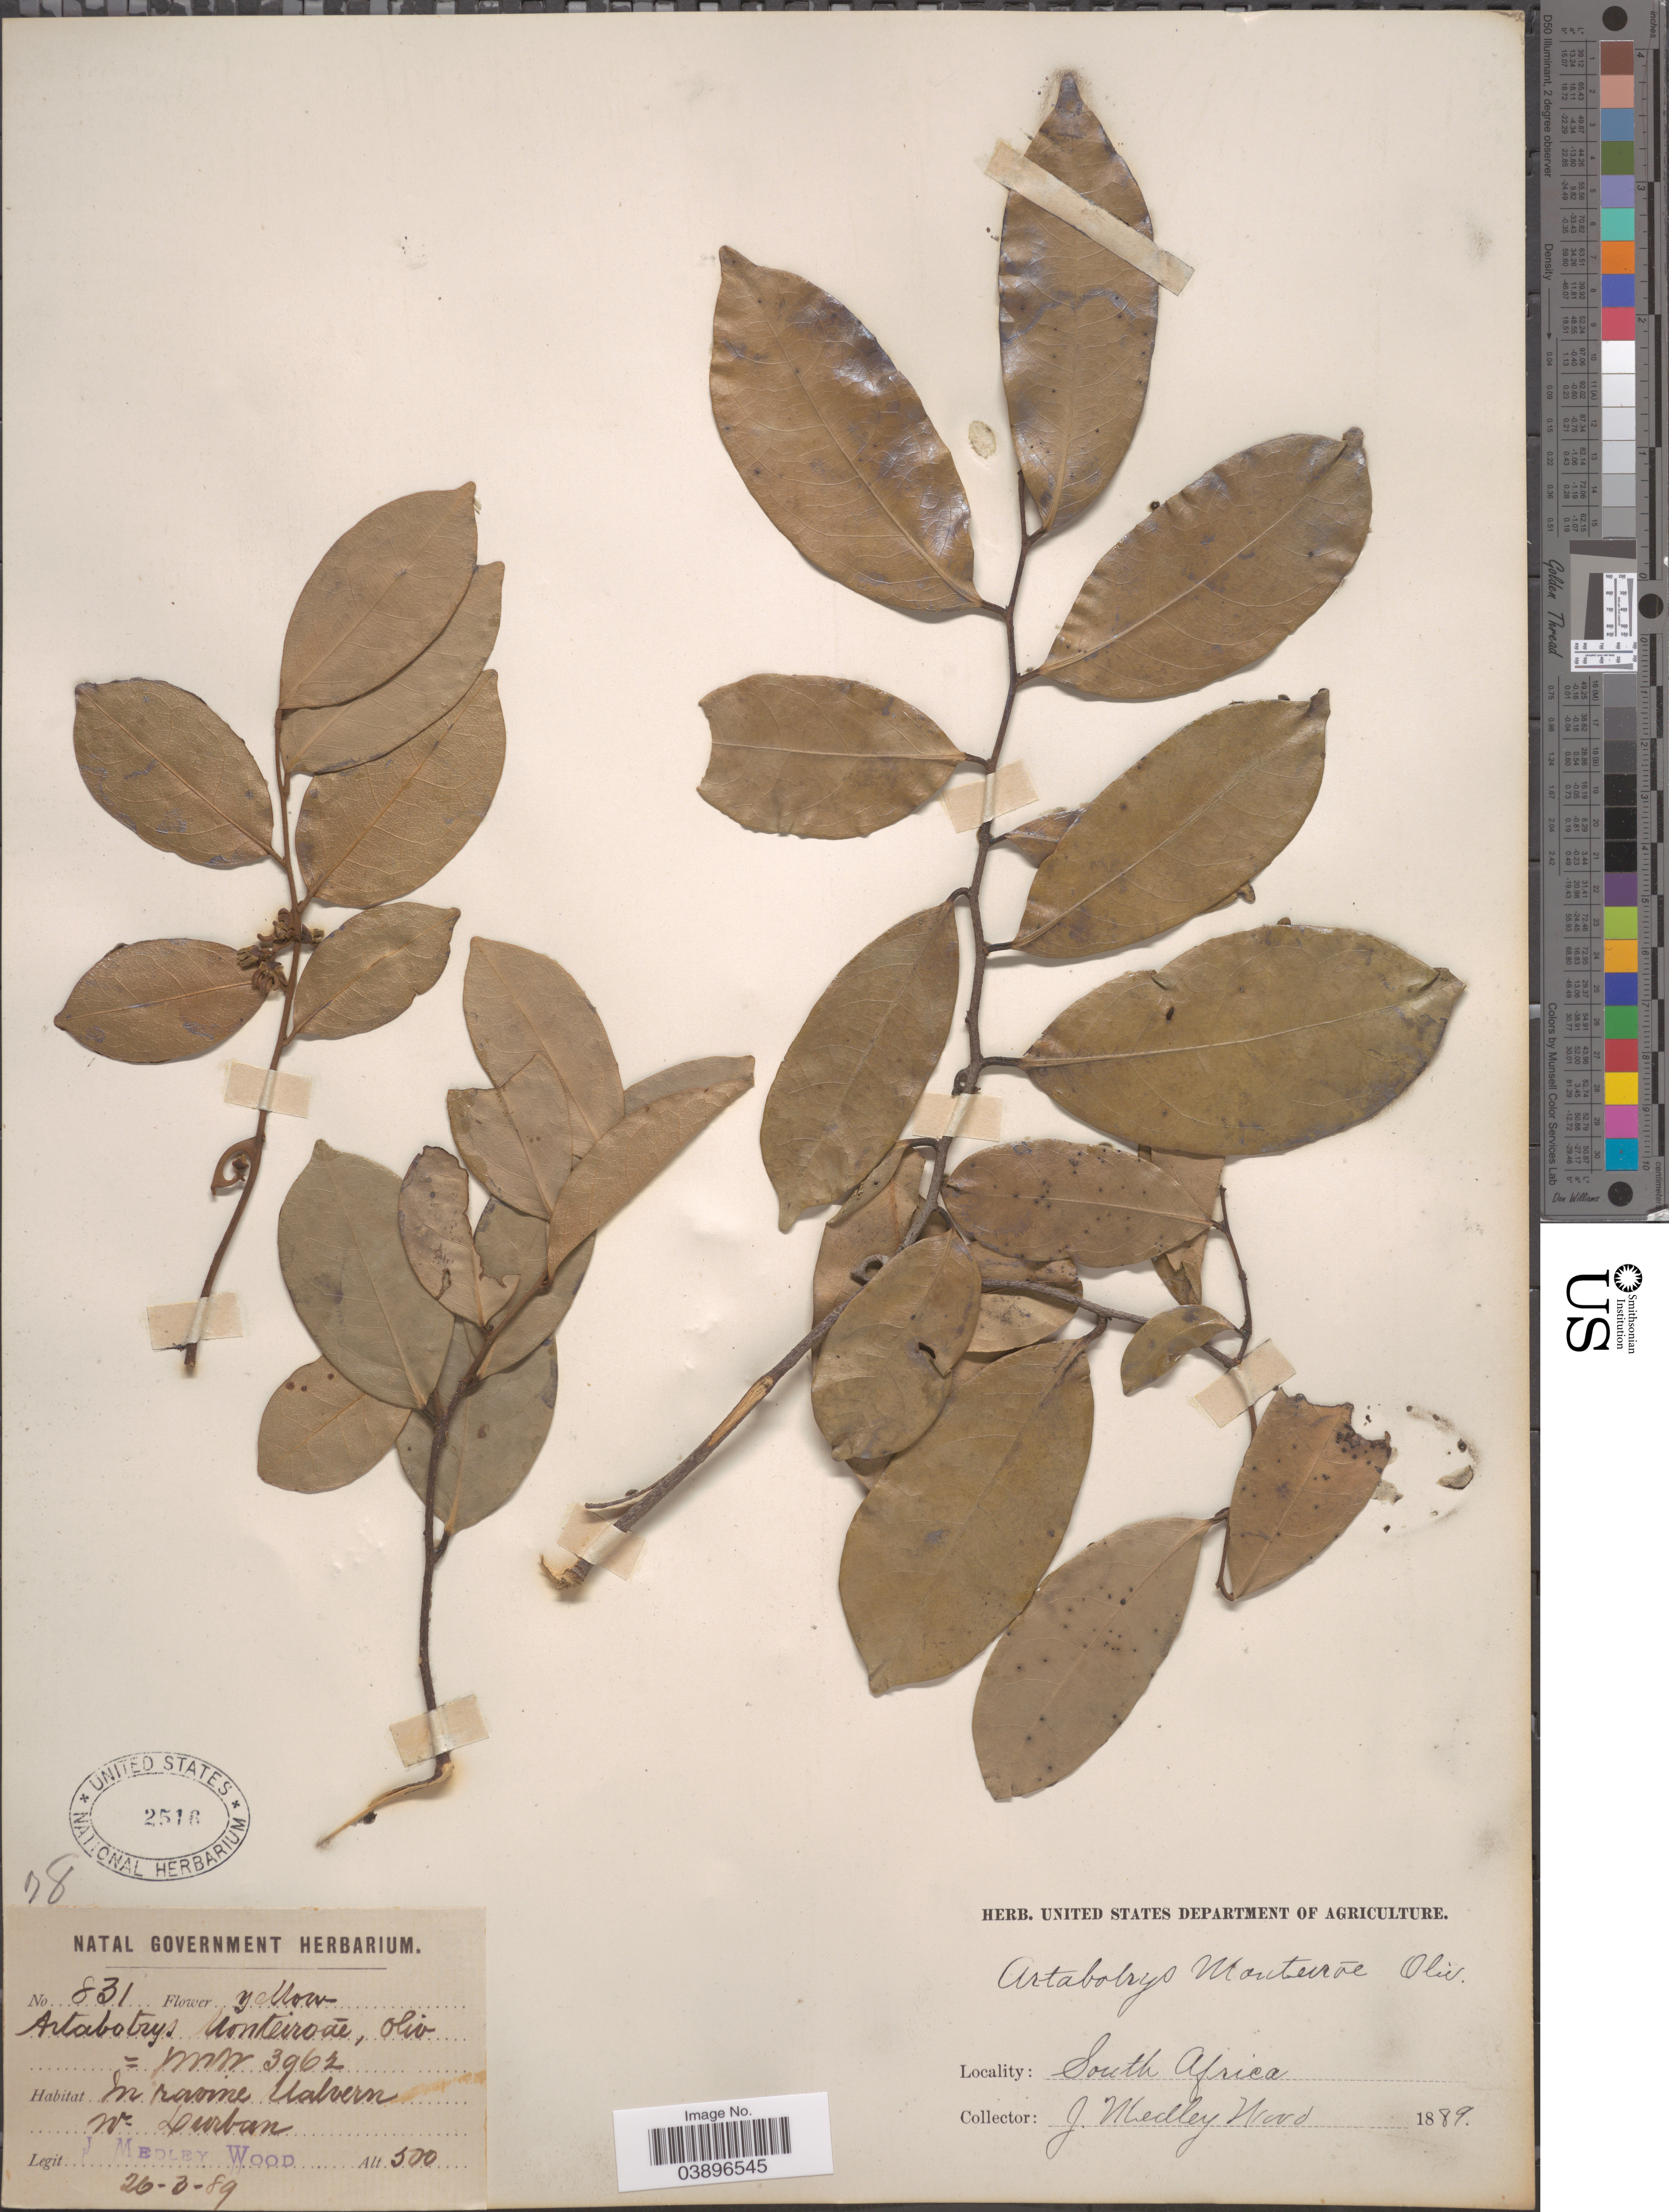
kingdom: Plantae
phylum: Tracheophyta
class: Magnoliopsida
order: Magnoliales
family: Annonaceae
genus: Artabotrys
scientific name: Artabotrys monteiroae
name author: Oliv.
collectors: J. Medley Wood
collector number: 831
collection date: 1889-03-26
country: South Africa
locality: In ravine Malvern nr. Durban.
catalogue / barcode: US 2516